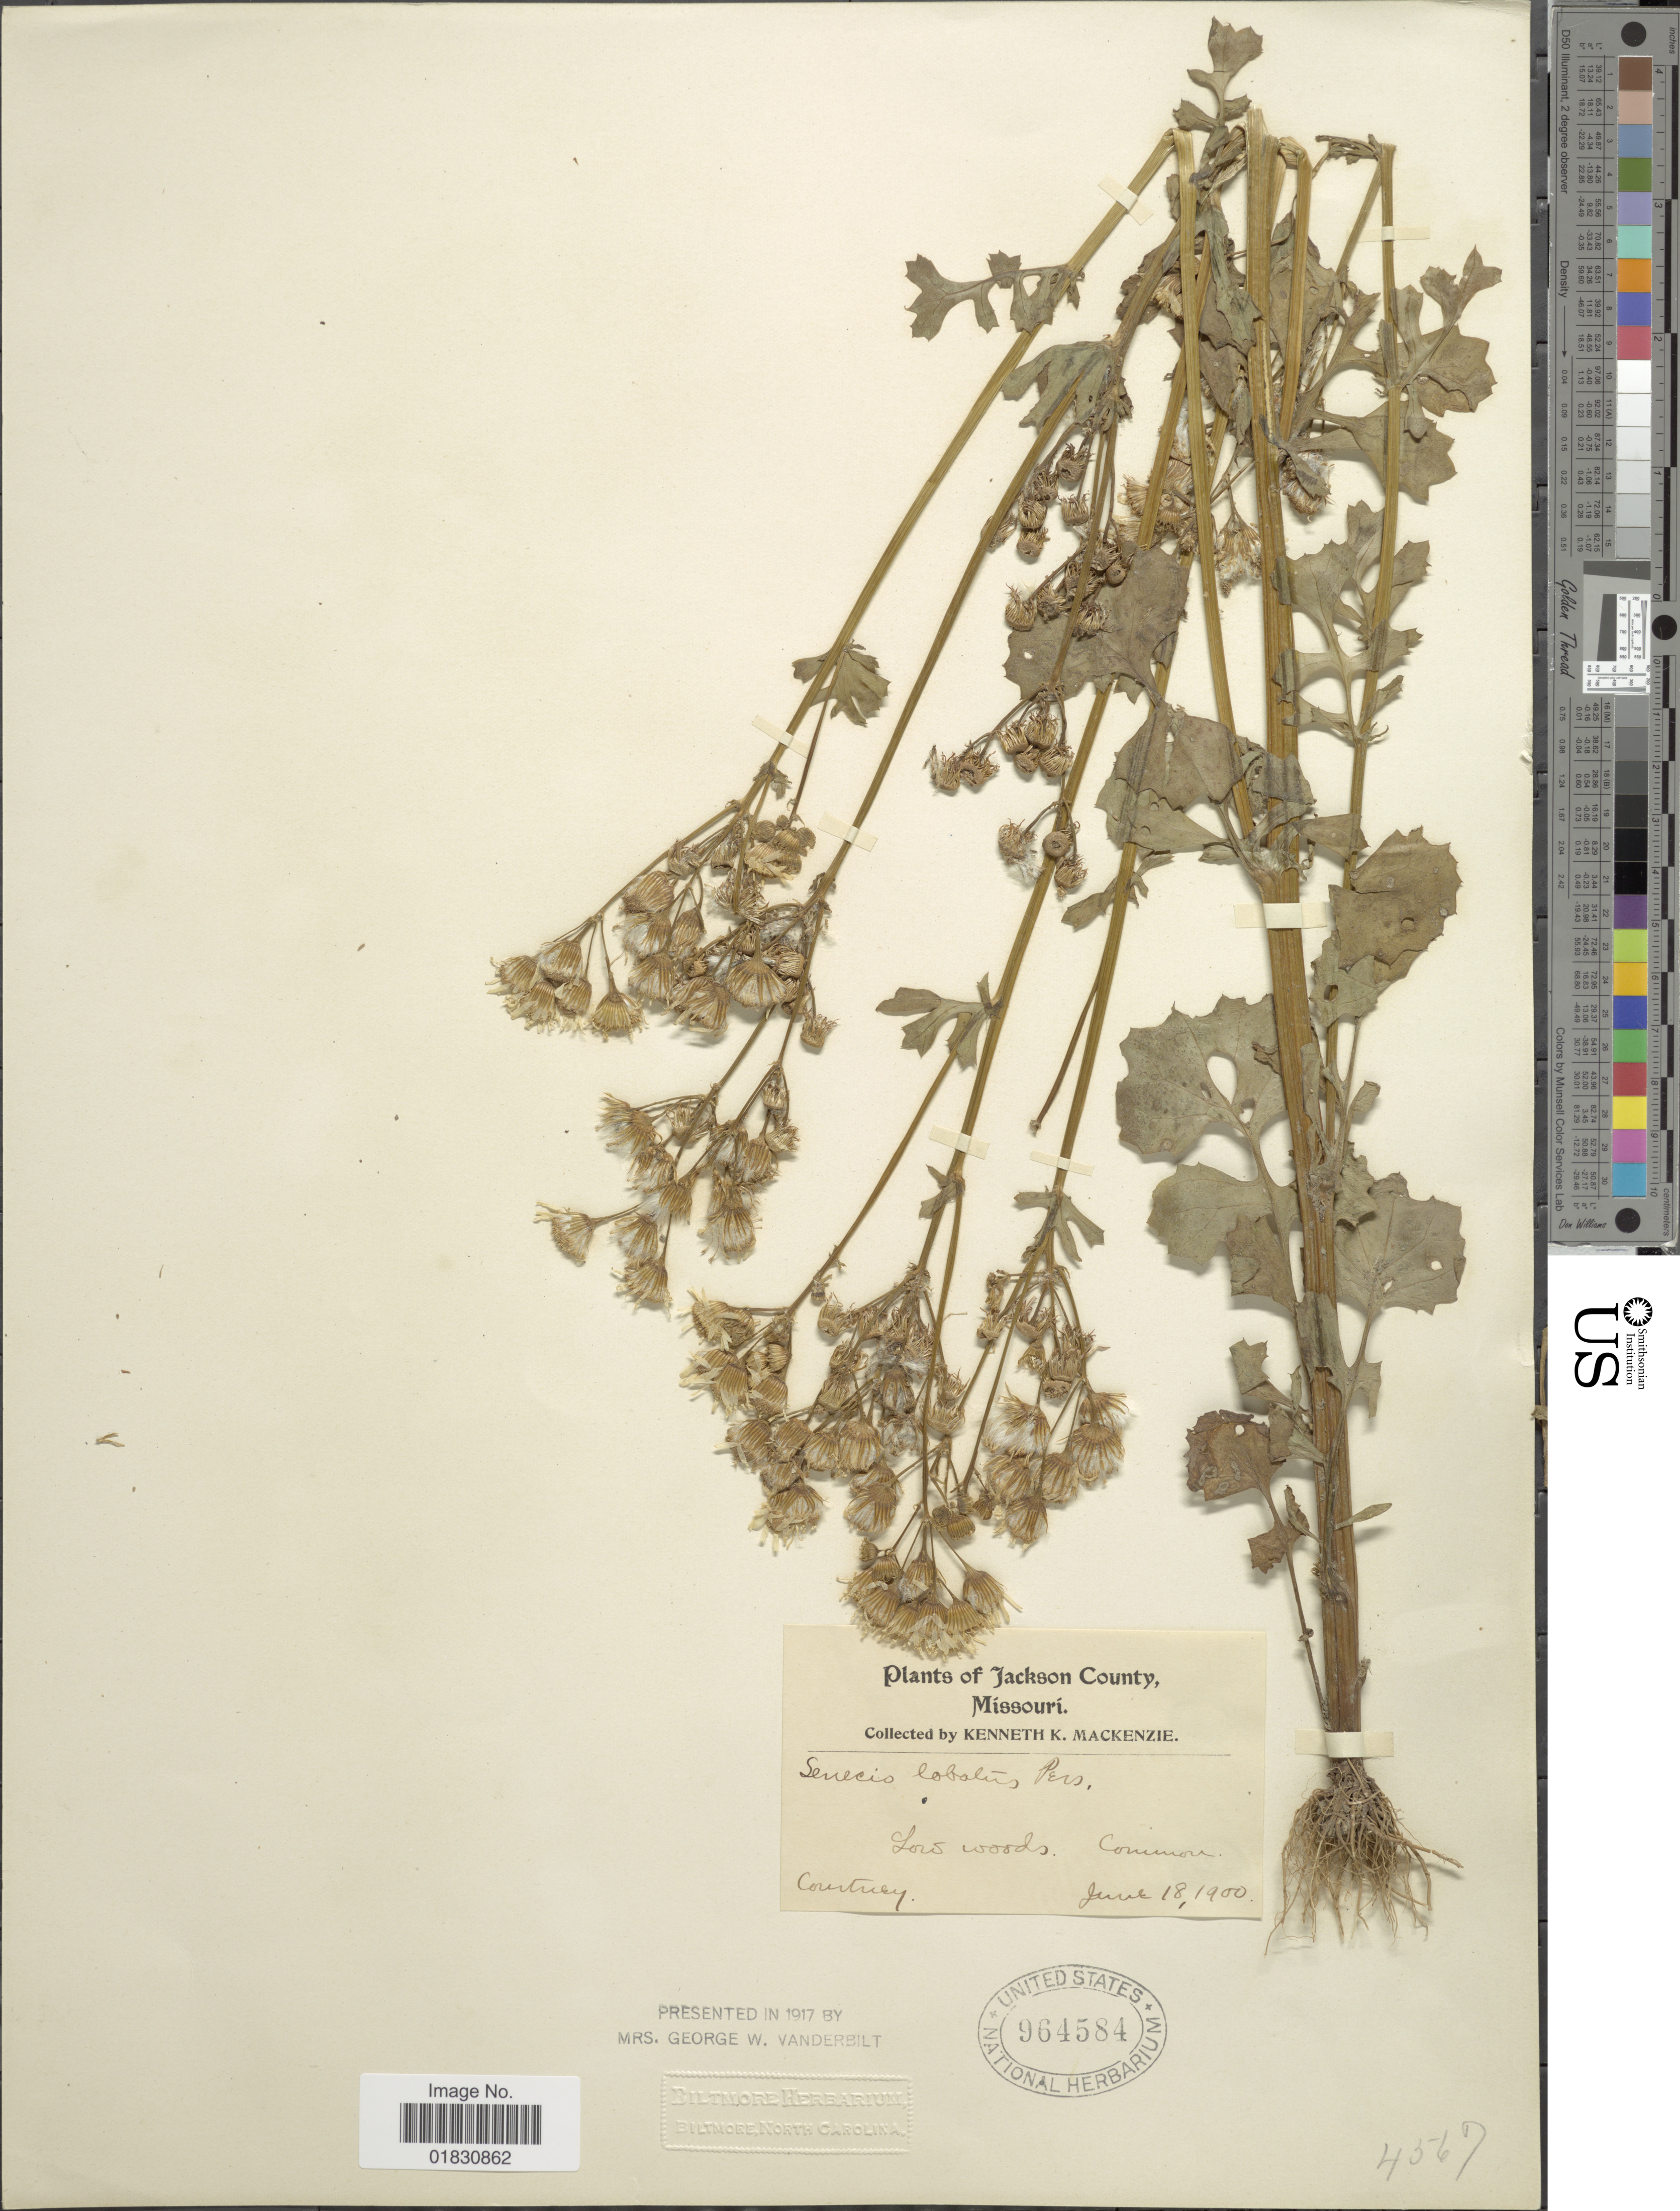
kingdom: Plantae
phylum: Tracheophyta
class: Magnoliopsida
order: Asterales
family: Asteraceae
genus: Packera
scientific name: Packera glabella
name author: (Poir.) C. Jeffrey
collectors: K. K. Mackenzie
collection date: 1900-06-18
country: United States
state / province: Missouri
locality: Jackson County, Low woods, Common , Courtney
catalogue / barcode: US 964584